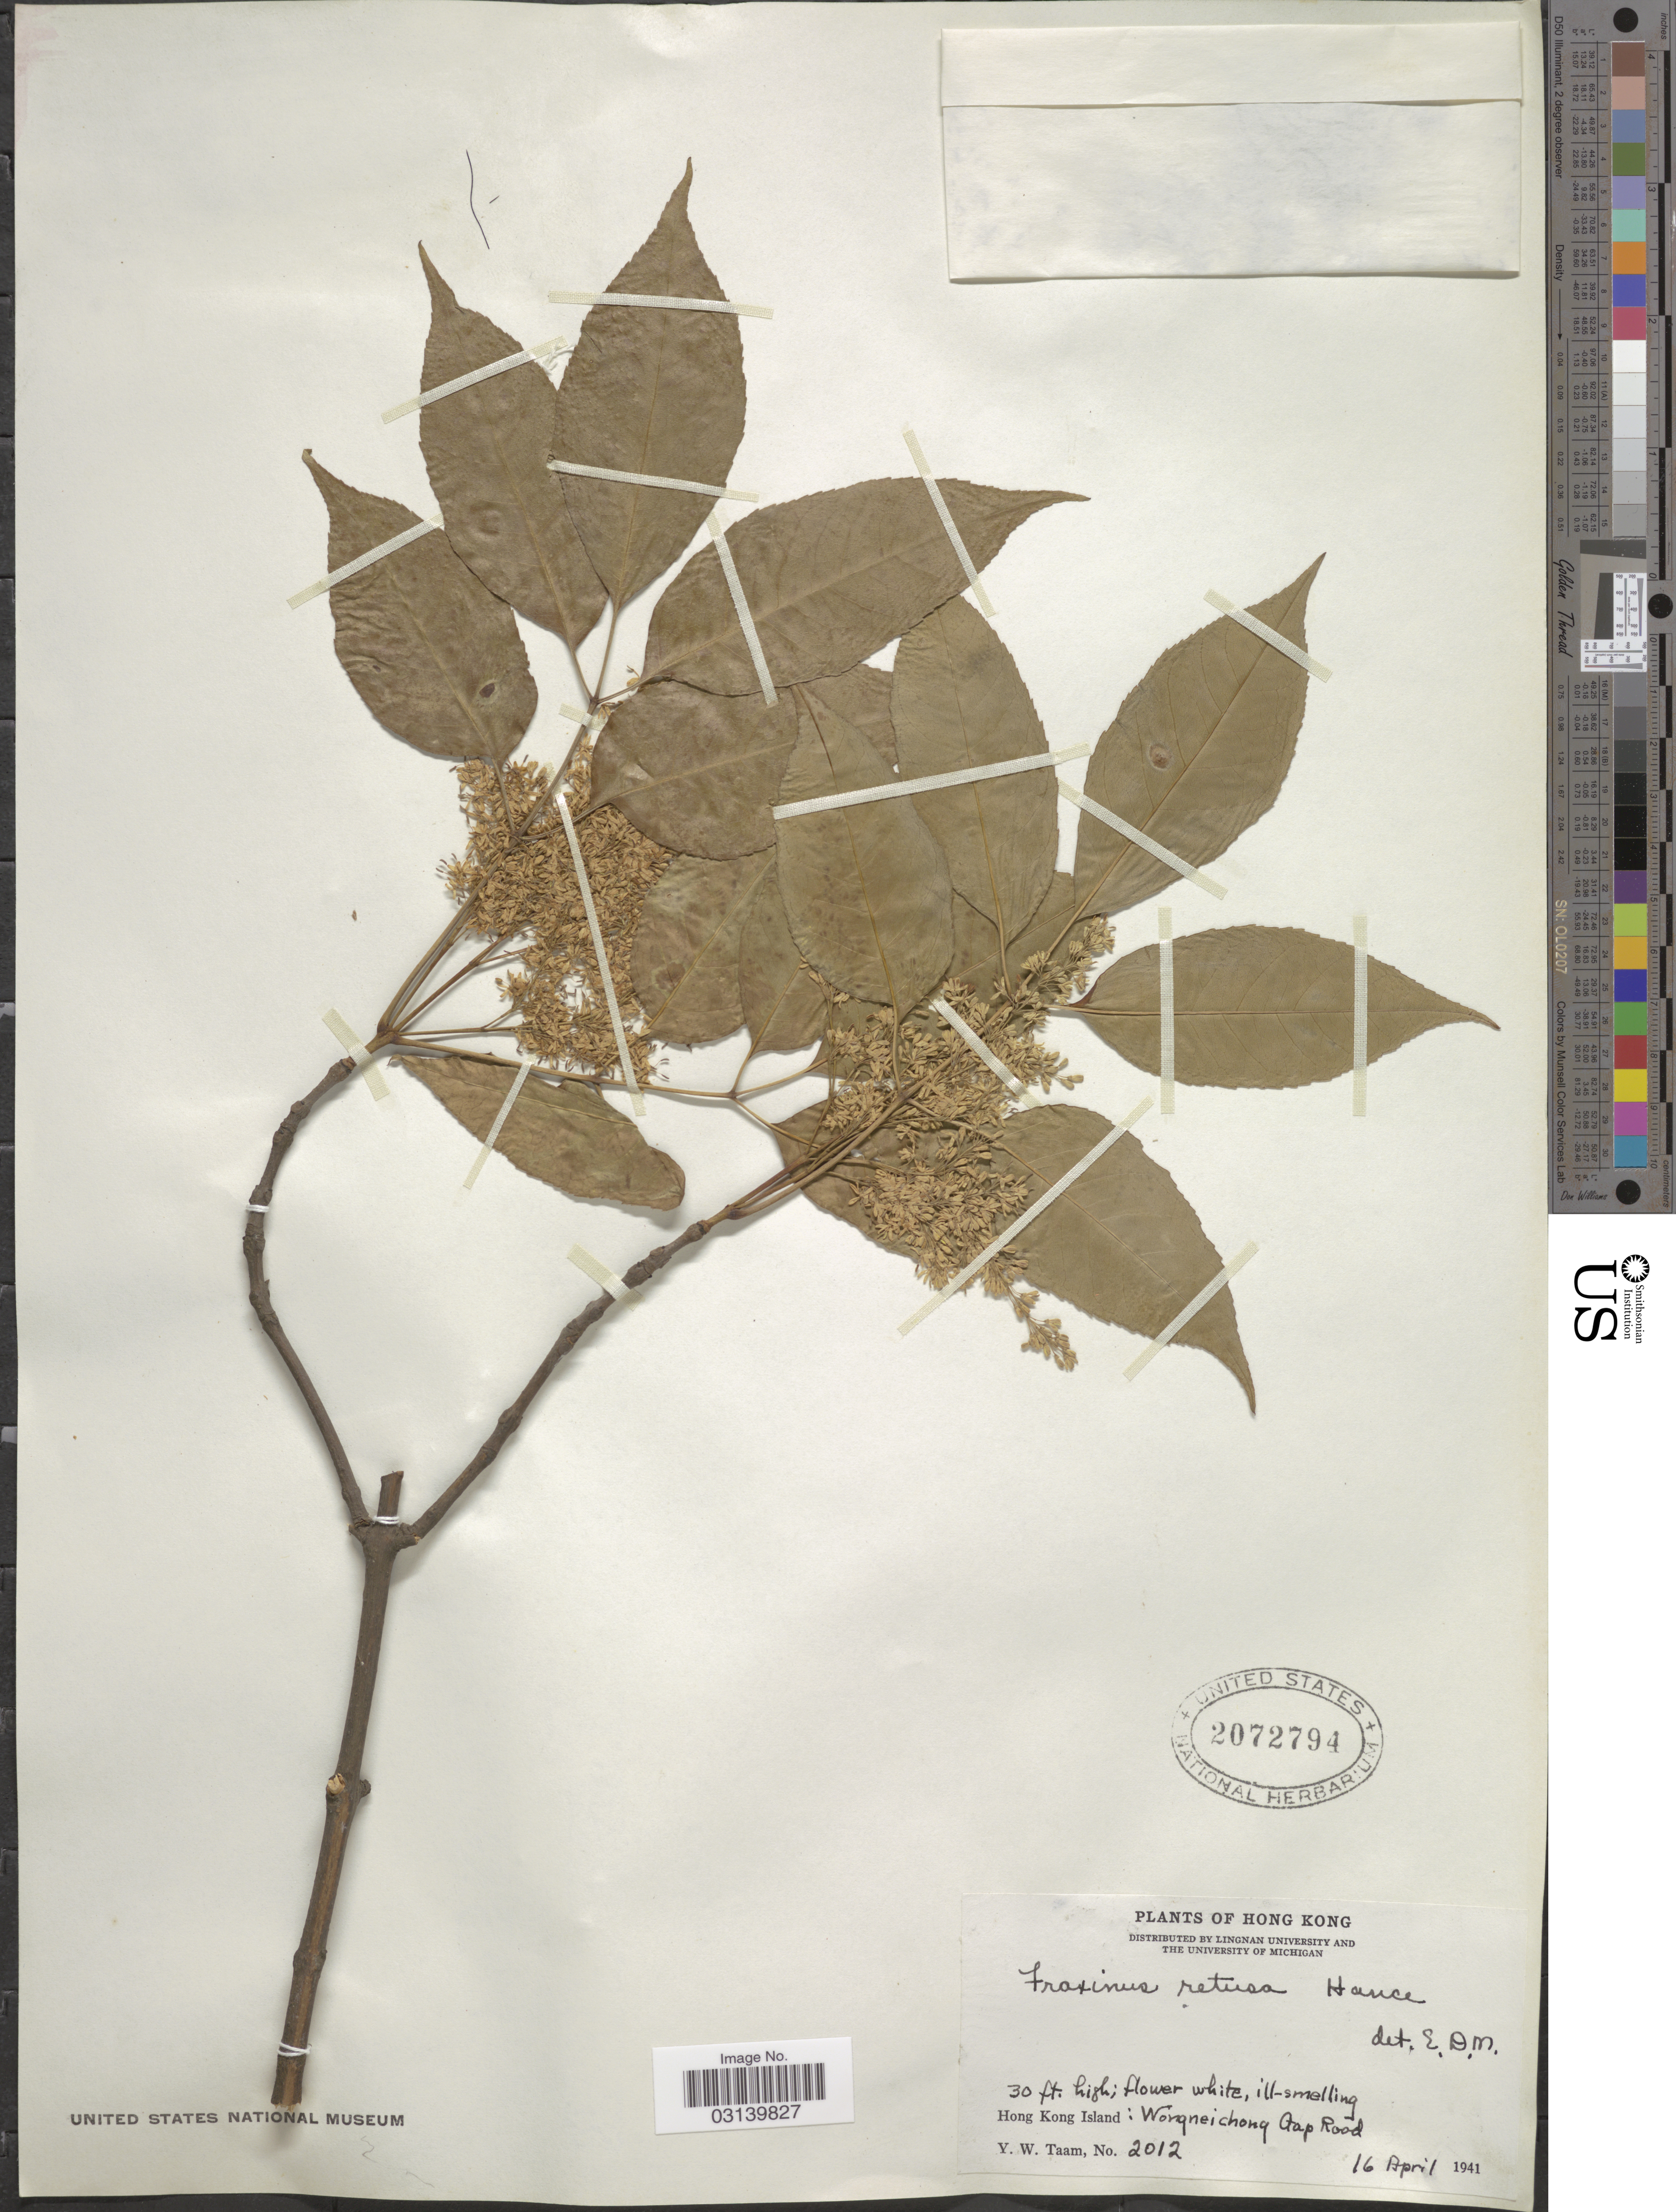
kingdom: Plantae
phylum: Tracheophyta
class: Magnoliopsida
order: Lamiales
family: Oleaceae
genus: Fraxinus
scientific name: Fraxinus championii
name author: Little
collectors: Y. W. Taam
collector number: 2012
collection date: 1941-04-16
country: China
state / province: Hong Kong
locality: Hong Kong Island: Wongneichong Gap Road.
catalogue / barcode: US 2072794